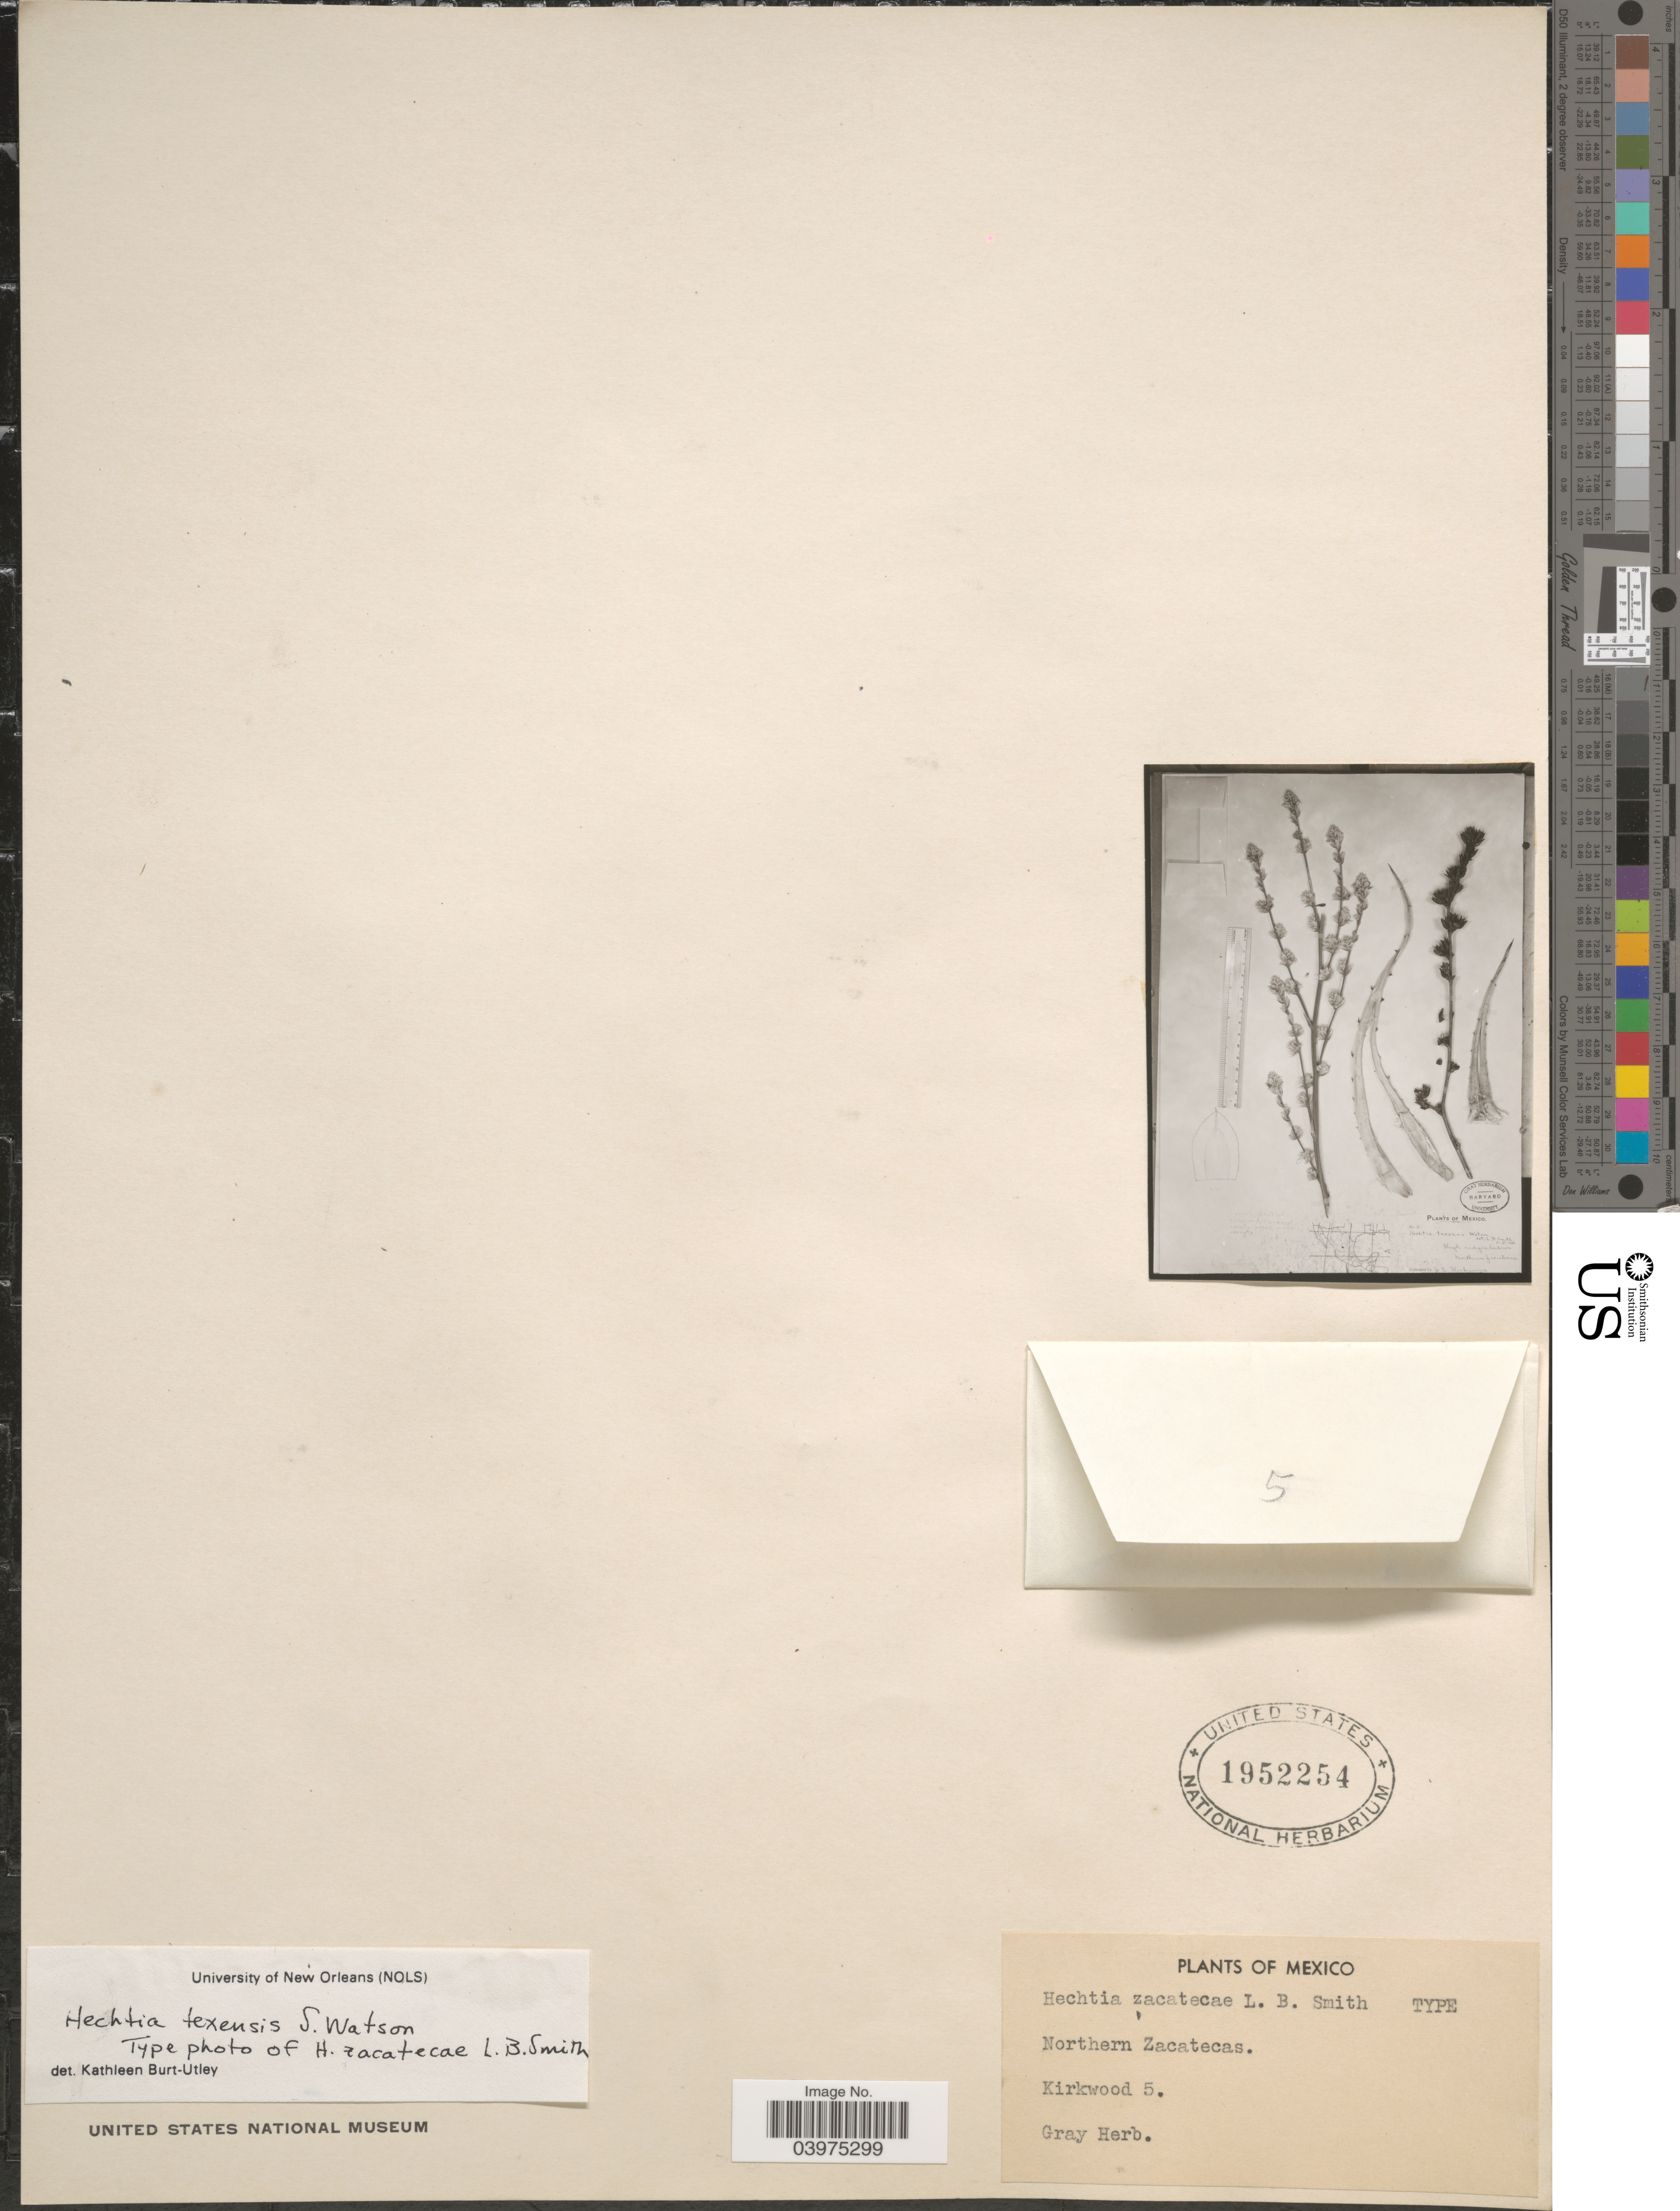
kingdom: Plantae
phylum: Tracheophyta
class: Liliopsida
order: Poales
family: Bromeliaceae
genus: Hechtia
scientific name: Hechtia texensis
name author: S. Watson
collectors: Kirkwood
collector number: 5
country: Mexico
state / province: Zacatecas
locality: Northern Zacatecas.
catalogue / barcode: US 1952254